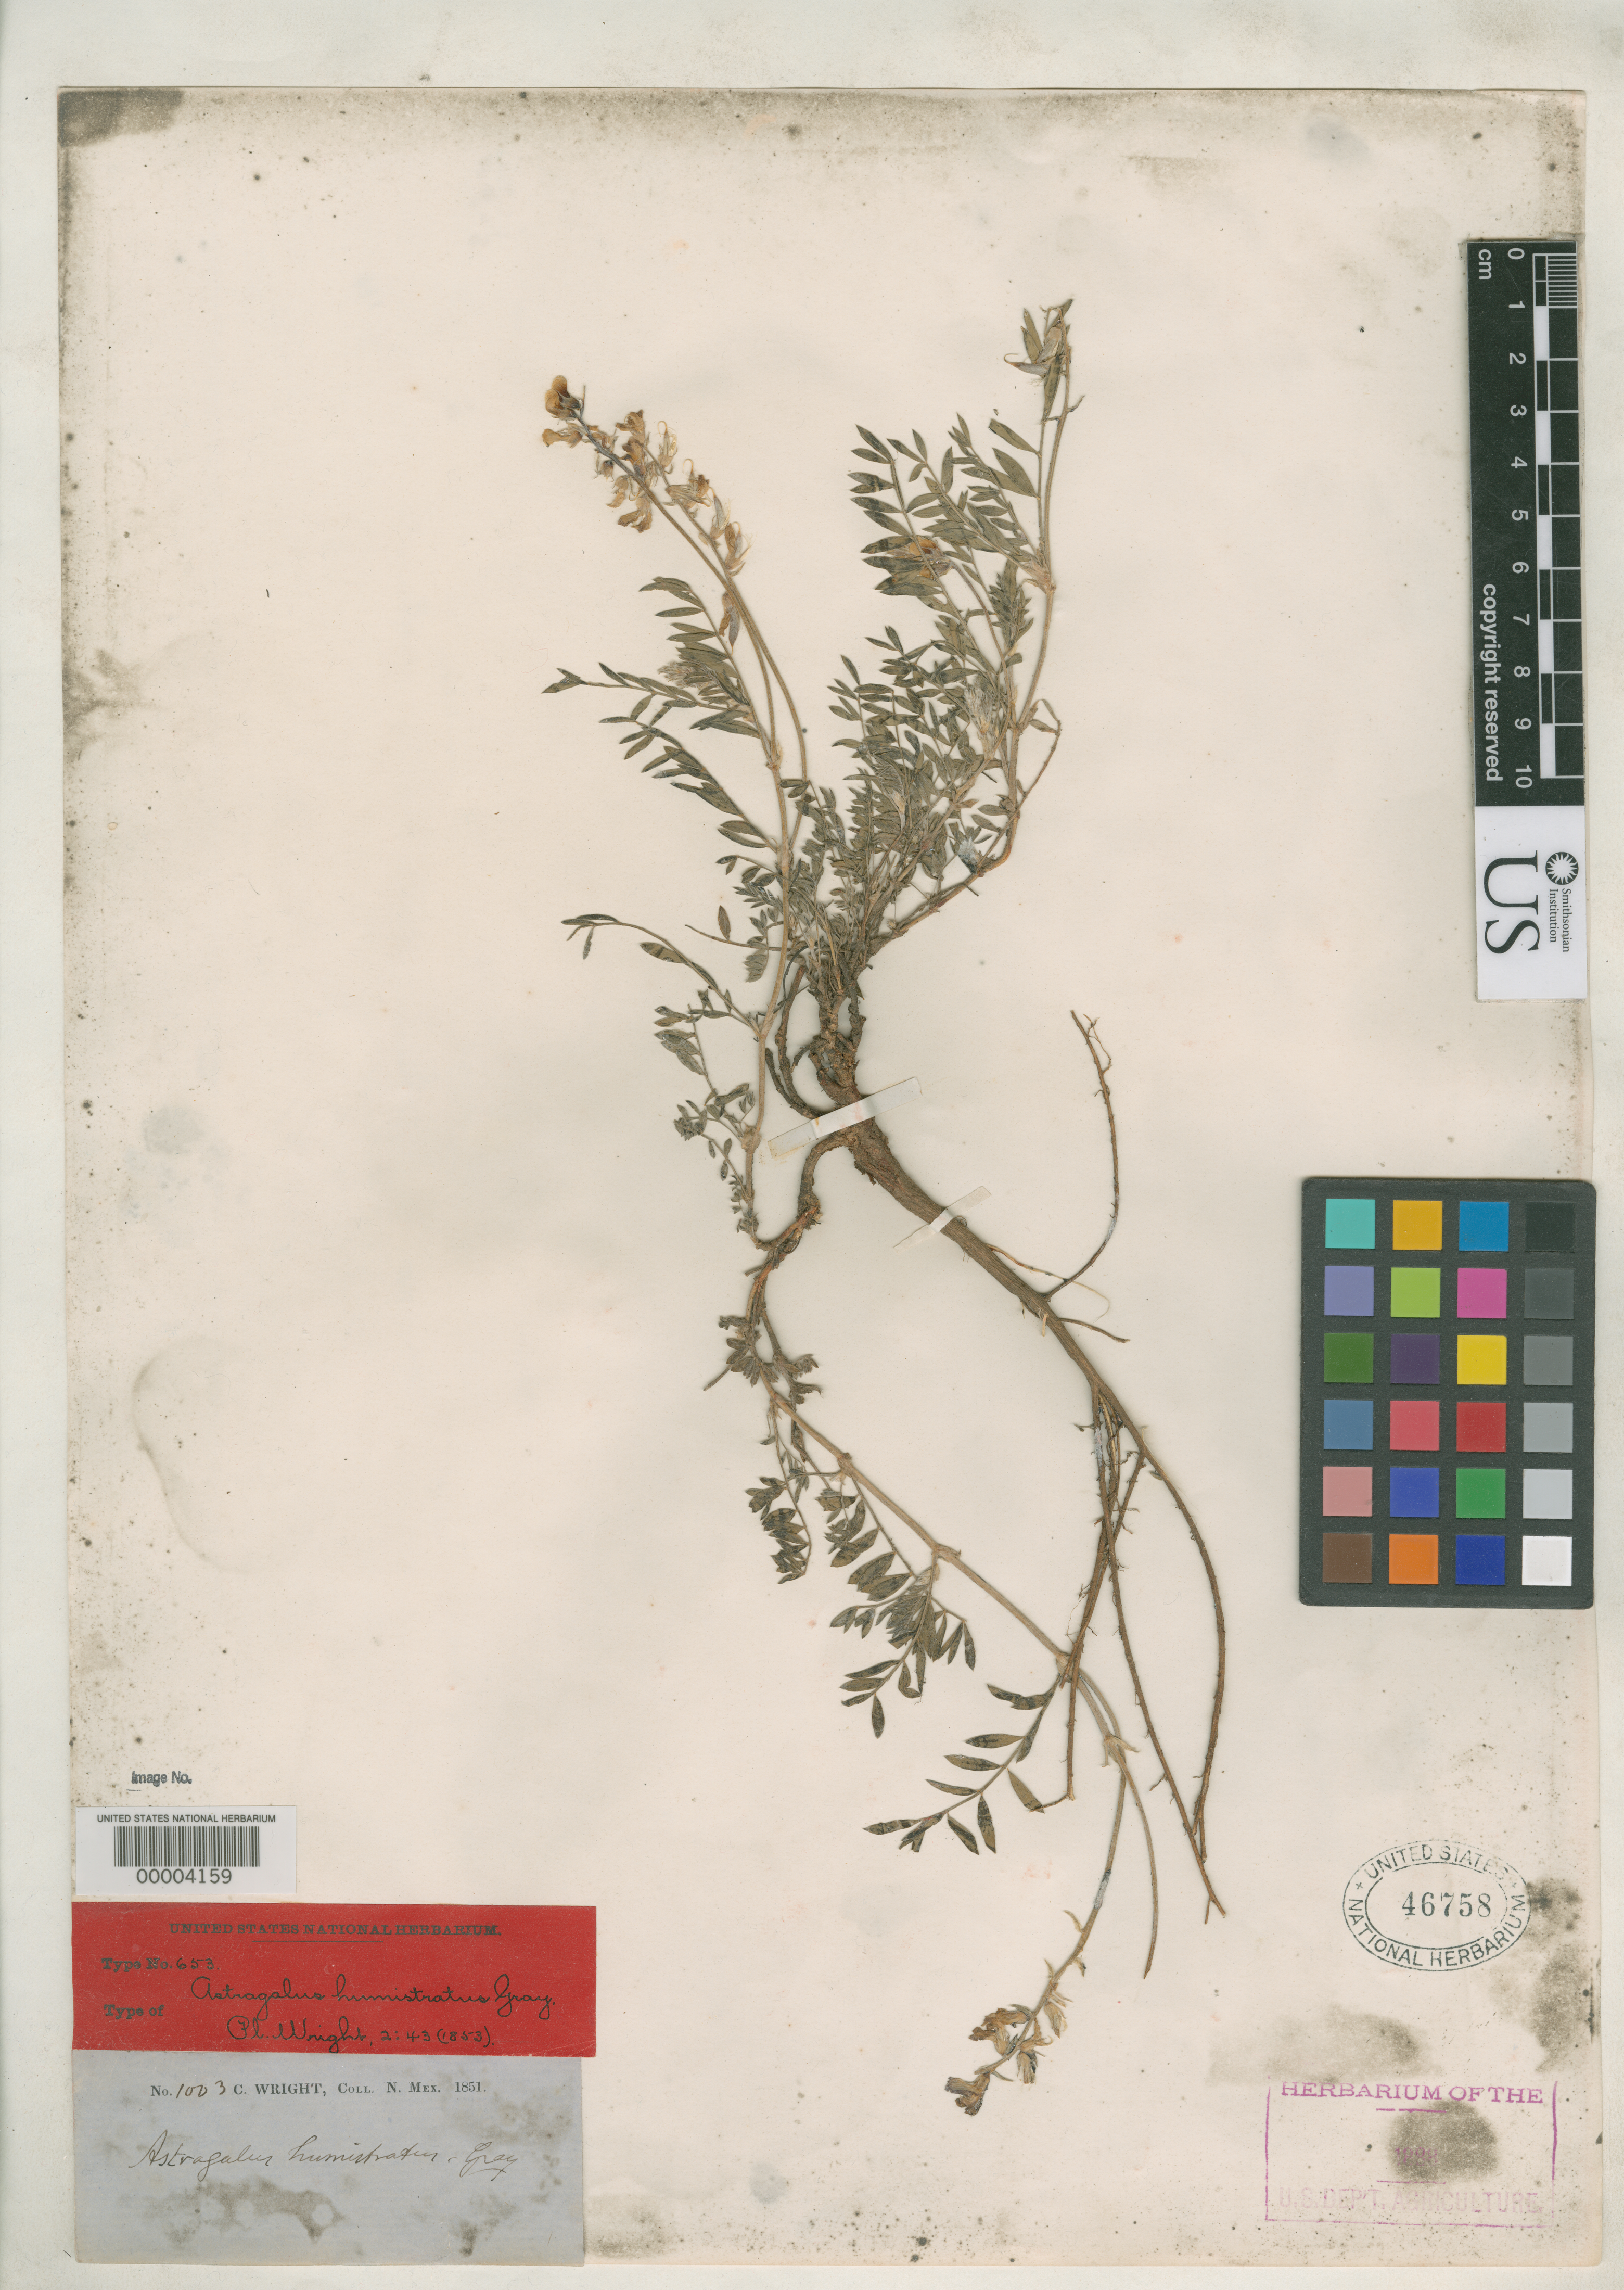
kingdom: Plantae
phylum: Tracheophyta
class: Magnoliopsida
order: Fabales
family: Fabaceae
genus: Astragalus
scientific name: Astragalus humistratus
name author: A. Gray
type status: Isotype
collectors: C. Wright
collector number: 1003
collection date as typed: Aug 1851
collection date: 1851-08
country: United States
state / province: New Mexico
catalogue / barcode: US 47658